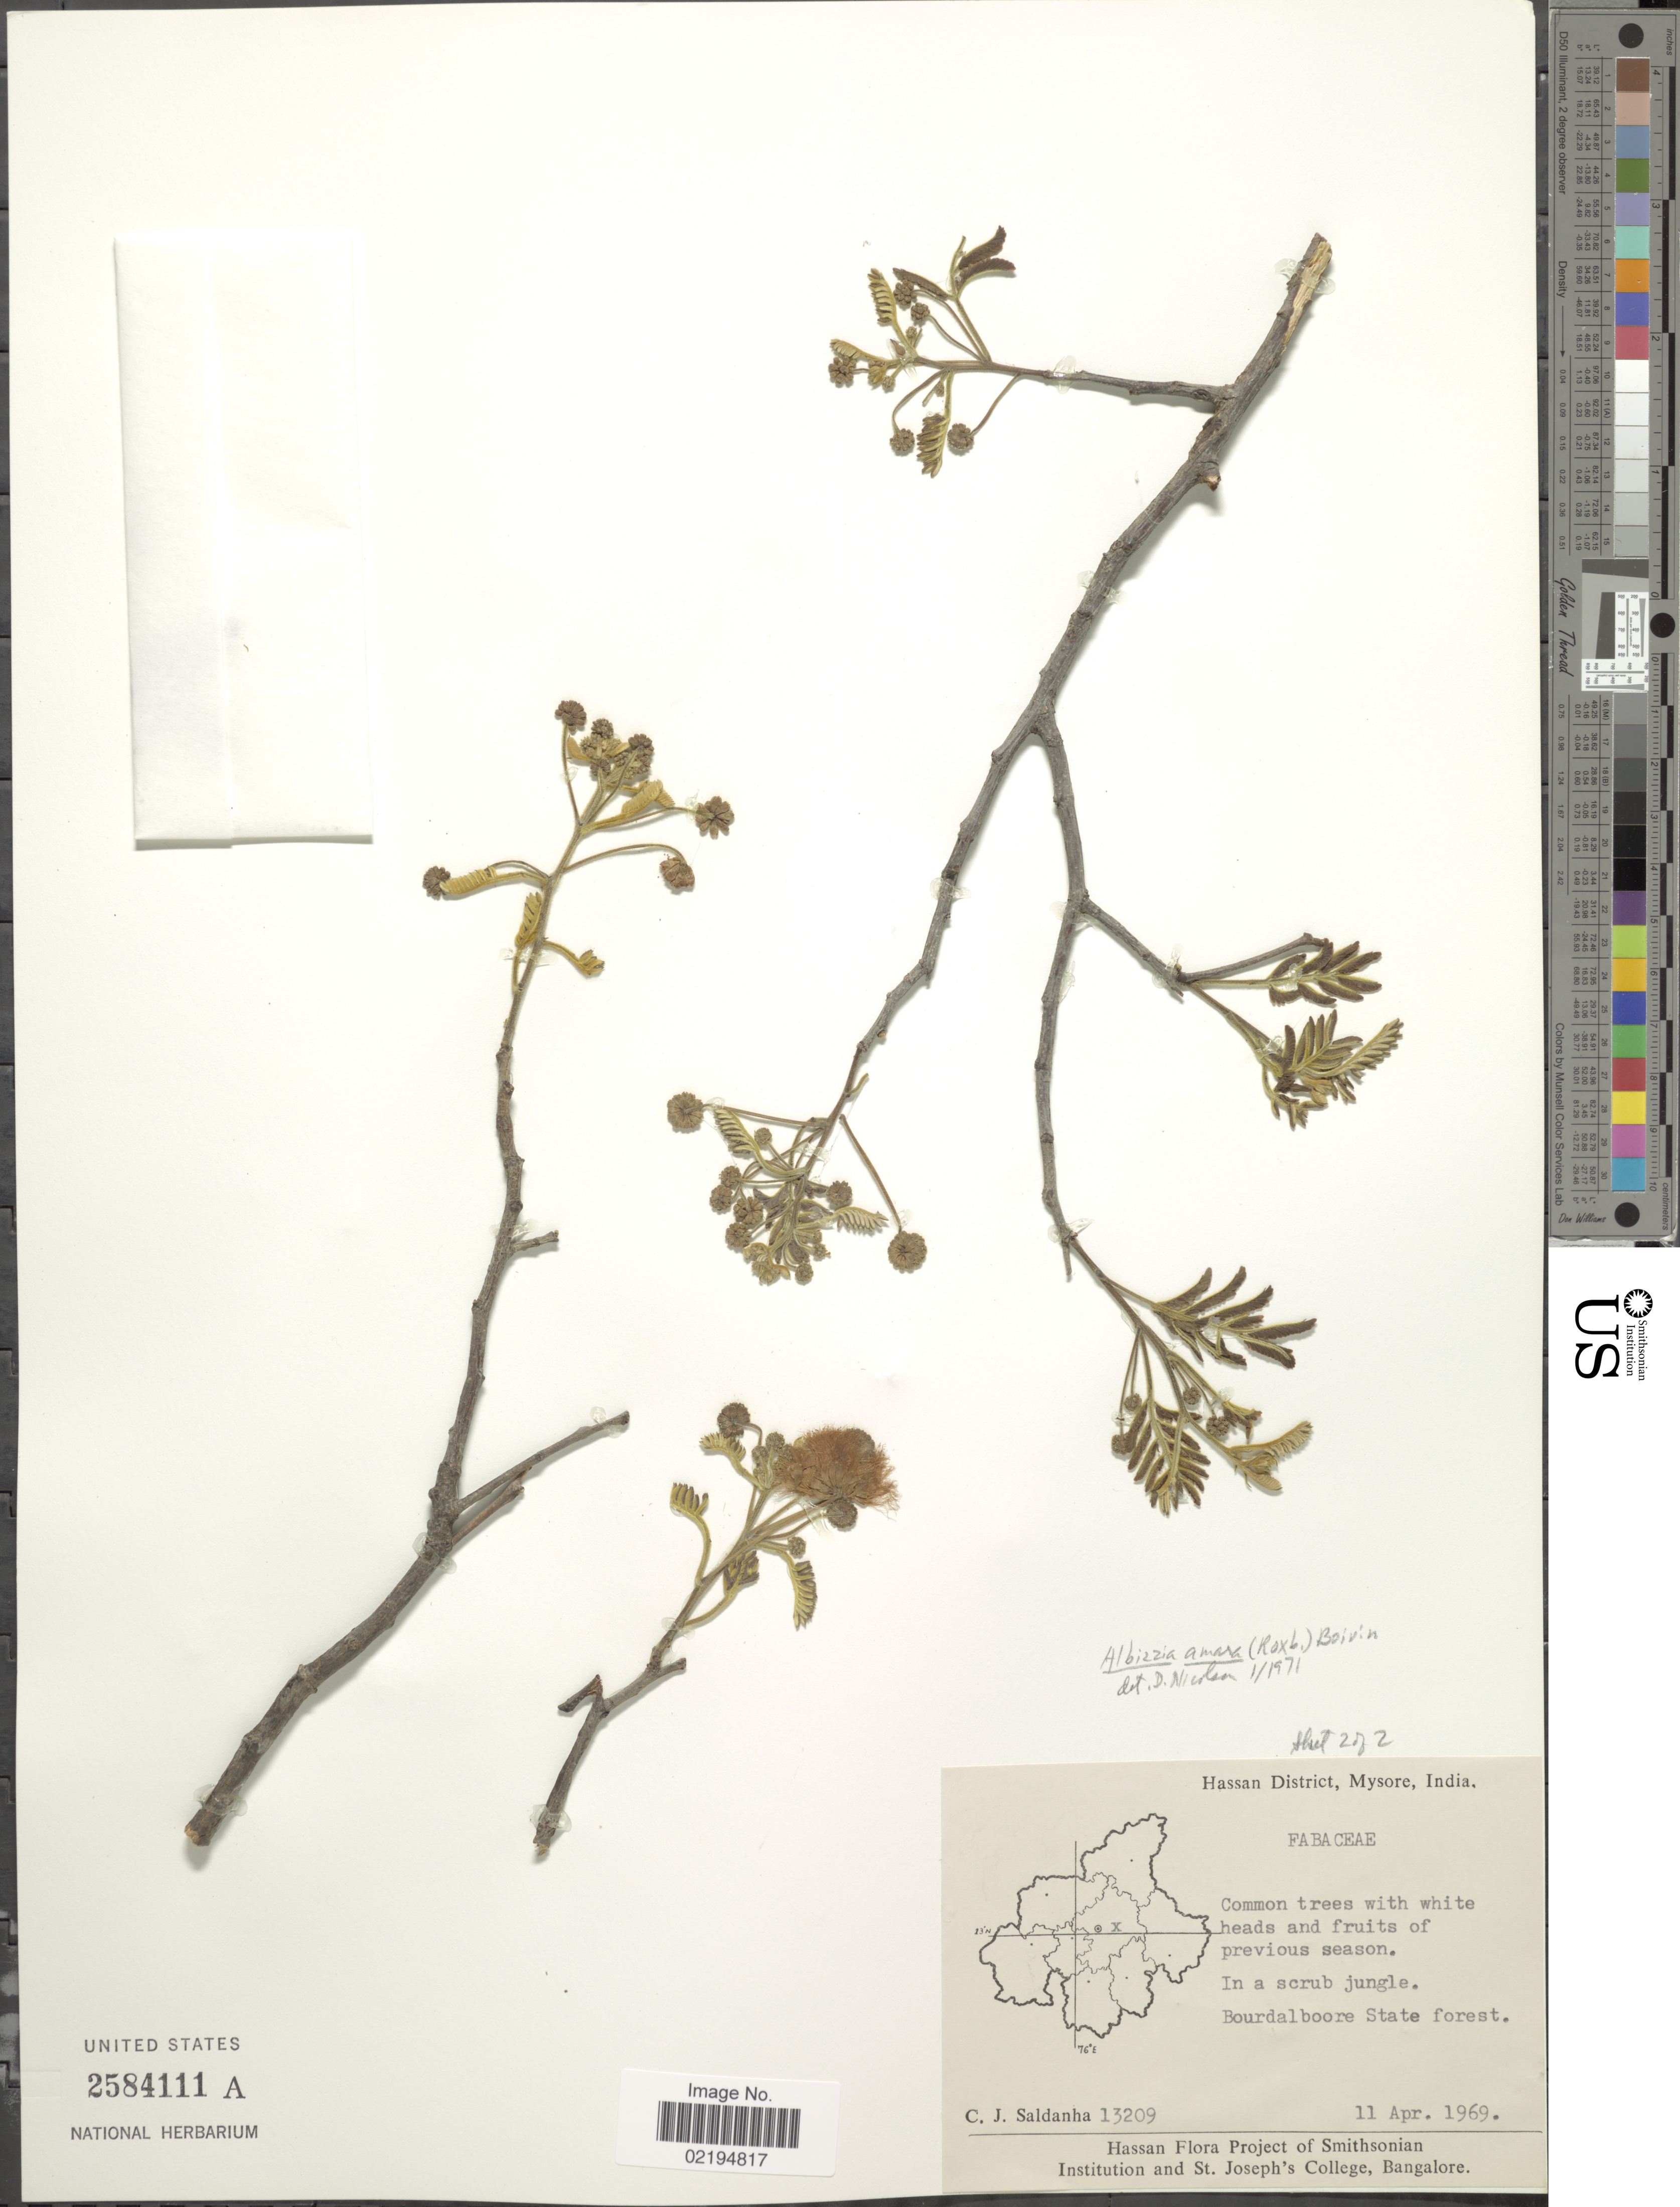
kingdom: Plantae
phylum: Tracheophyta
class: Magnoliopsida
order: Fabales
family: Fabaceae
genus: Albizia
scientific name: Albizia amara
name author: (Roxb.) Boivin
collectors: C. J. Saldanha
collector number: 13209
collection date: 1969-04-11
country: India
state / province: Karnataka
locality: Hassan District, Mysore, Bourdalboore State forest.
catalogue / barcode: US 2584111A